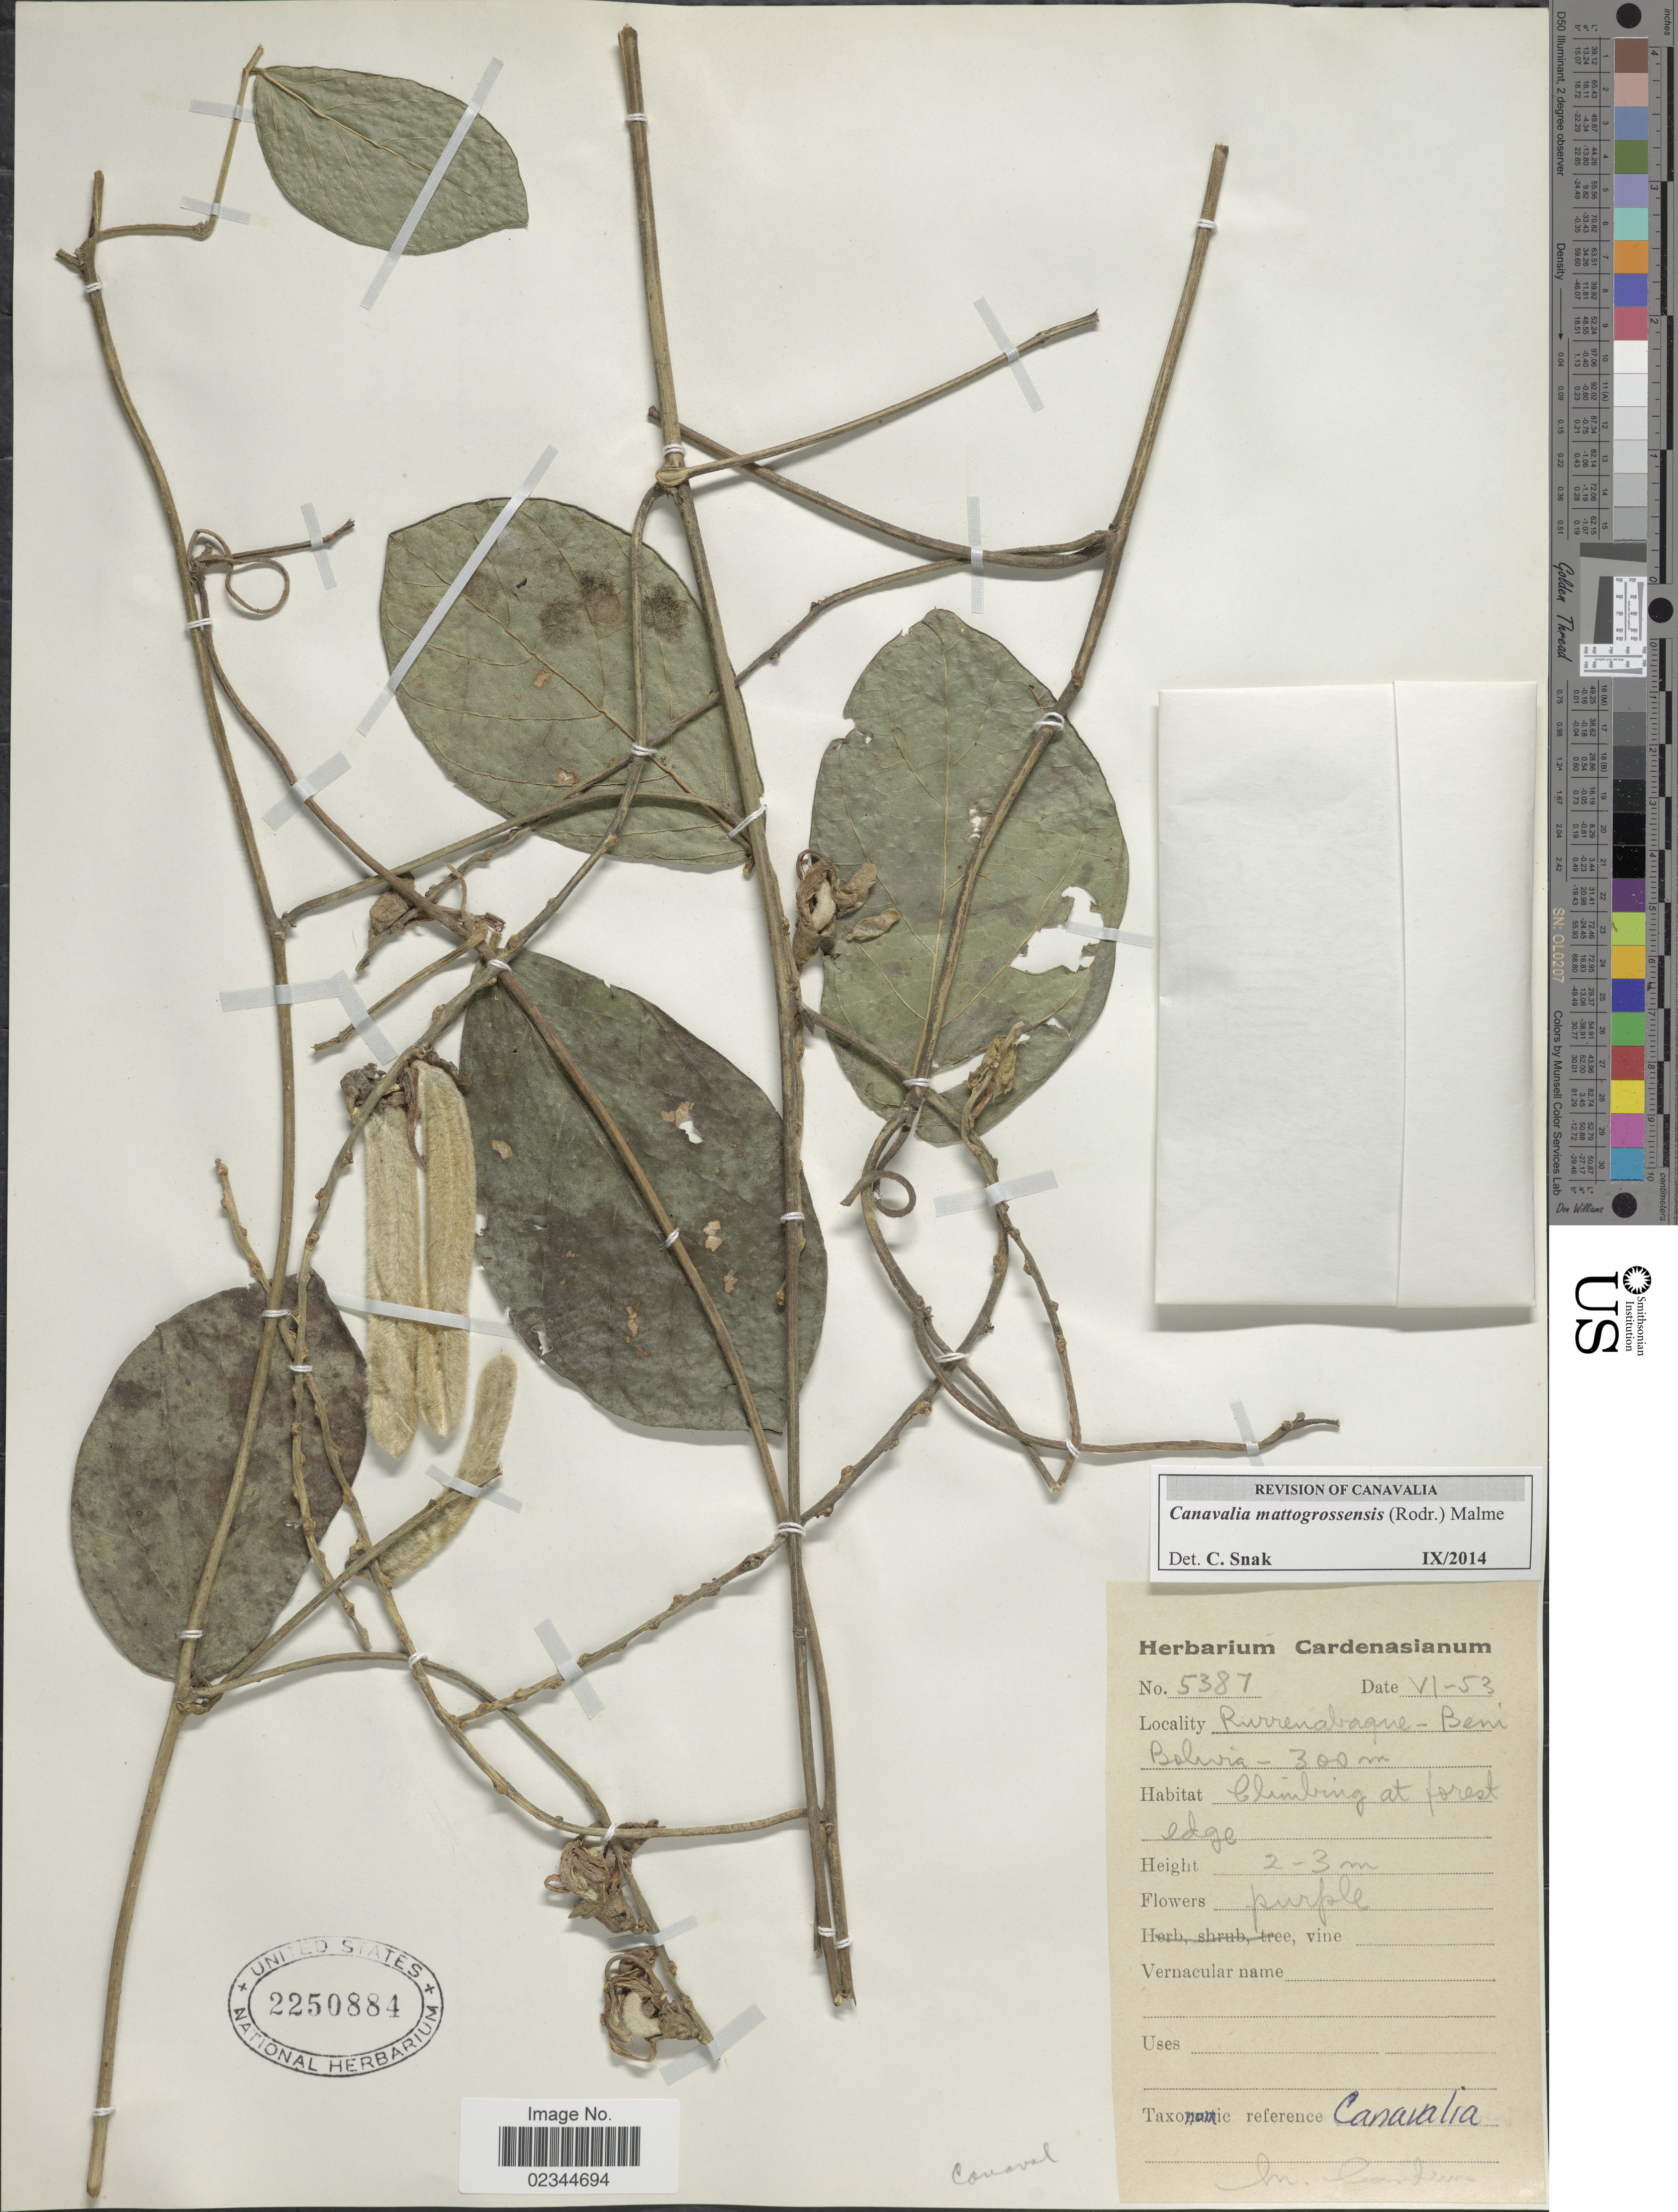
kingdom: Plantae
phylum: Tracheophyta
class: Magnoliopsida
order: Fabales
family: Fabaceae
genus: Canavalia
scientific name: Canavalia mattogrossensis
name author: (Barb. Rodr.) Malme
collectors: M. Cárdenas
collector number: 5387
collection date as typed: Transcribed d/m/y: /6/53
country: Bolivia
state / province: Beni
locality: Rurrenabaque - Beni, Bolivia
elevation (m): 300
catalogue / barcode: US 2250884